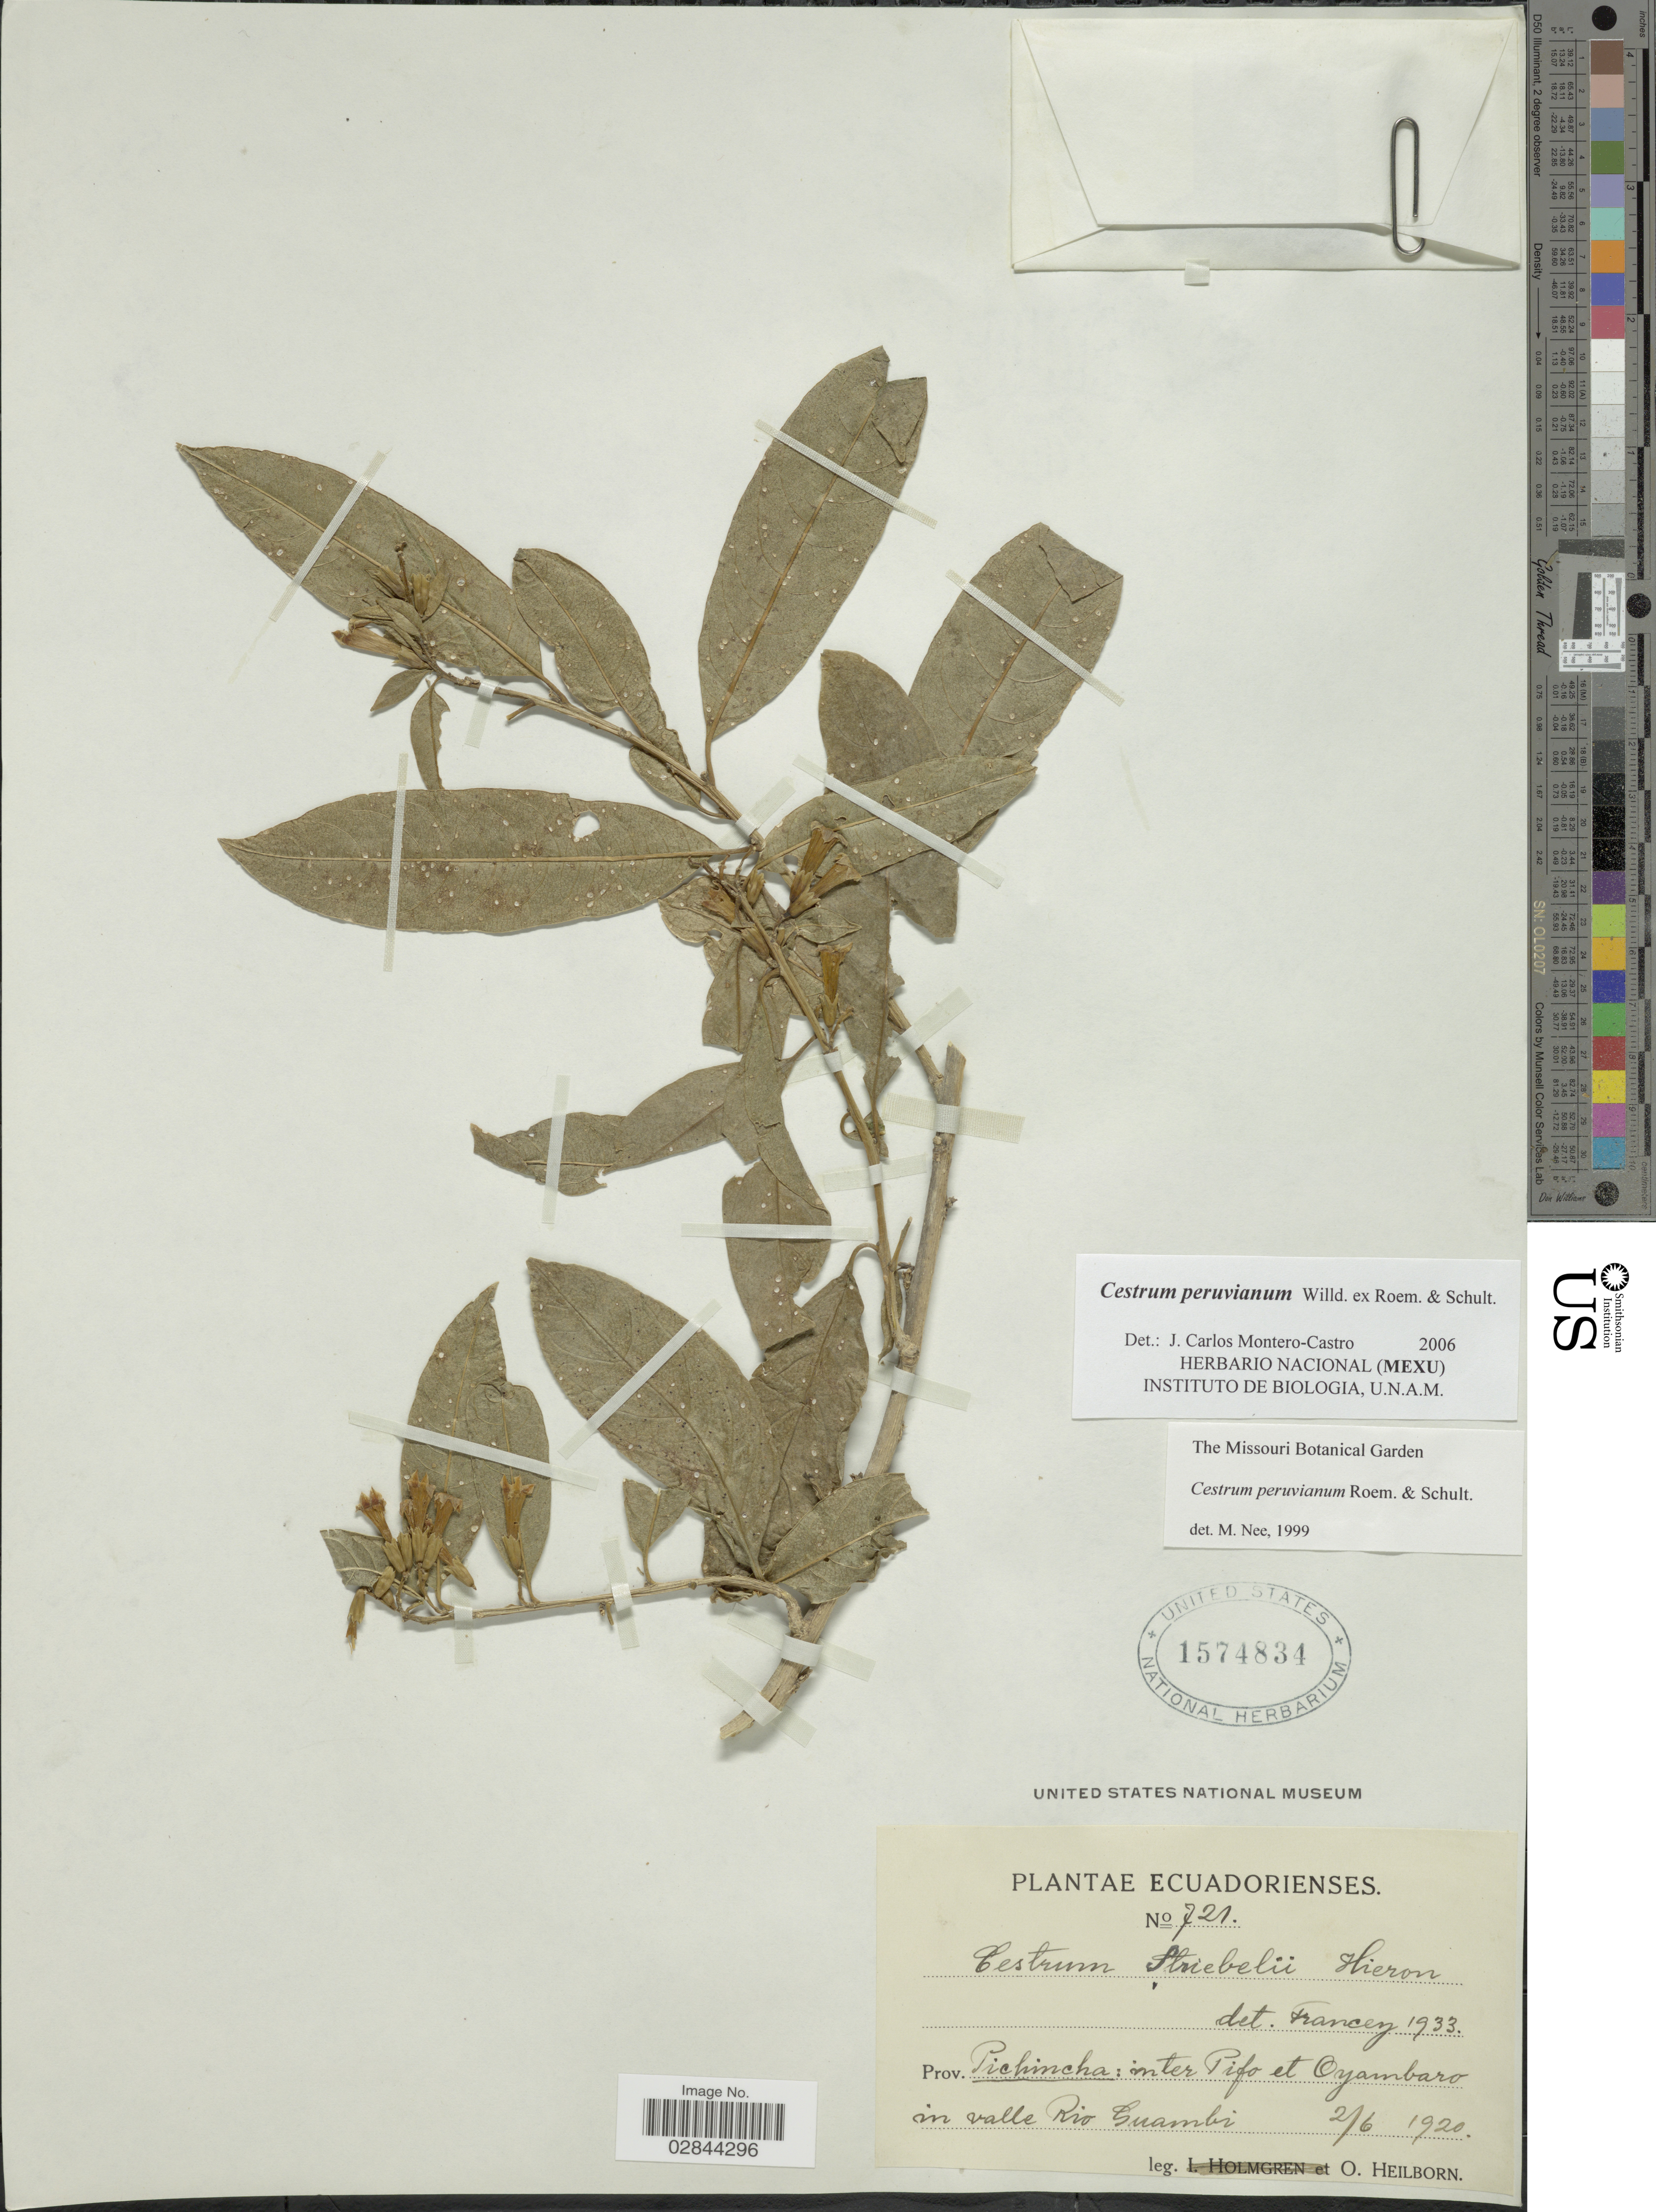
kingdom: Plantae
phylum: Tracheophyta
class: Magnoliopsida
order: Solanales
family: Solanaceae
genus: Cestrum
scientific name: Cestrum affine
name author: Kunth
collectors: O. Heilbron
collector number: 721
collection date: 1920-06-02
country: Ecuador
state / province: Pichincha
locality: Inter Pifo et Oyambaro in valle Rio Guambi.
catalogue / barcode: US 1574834